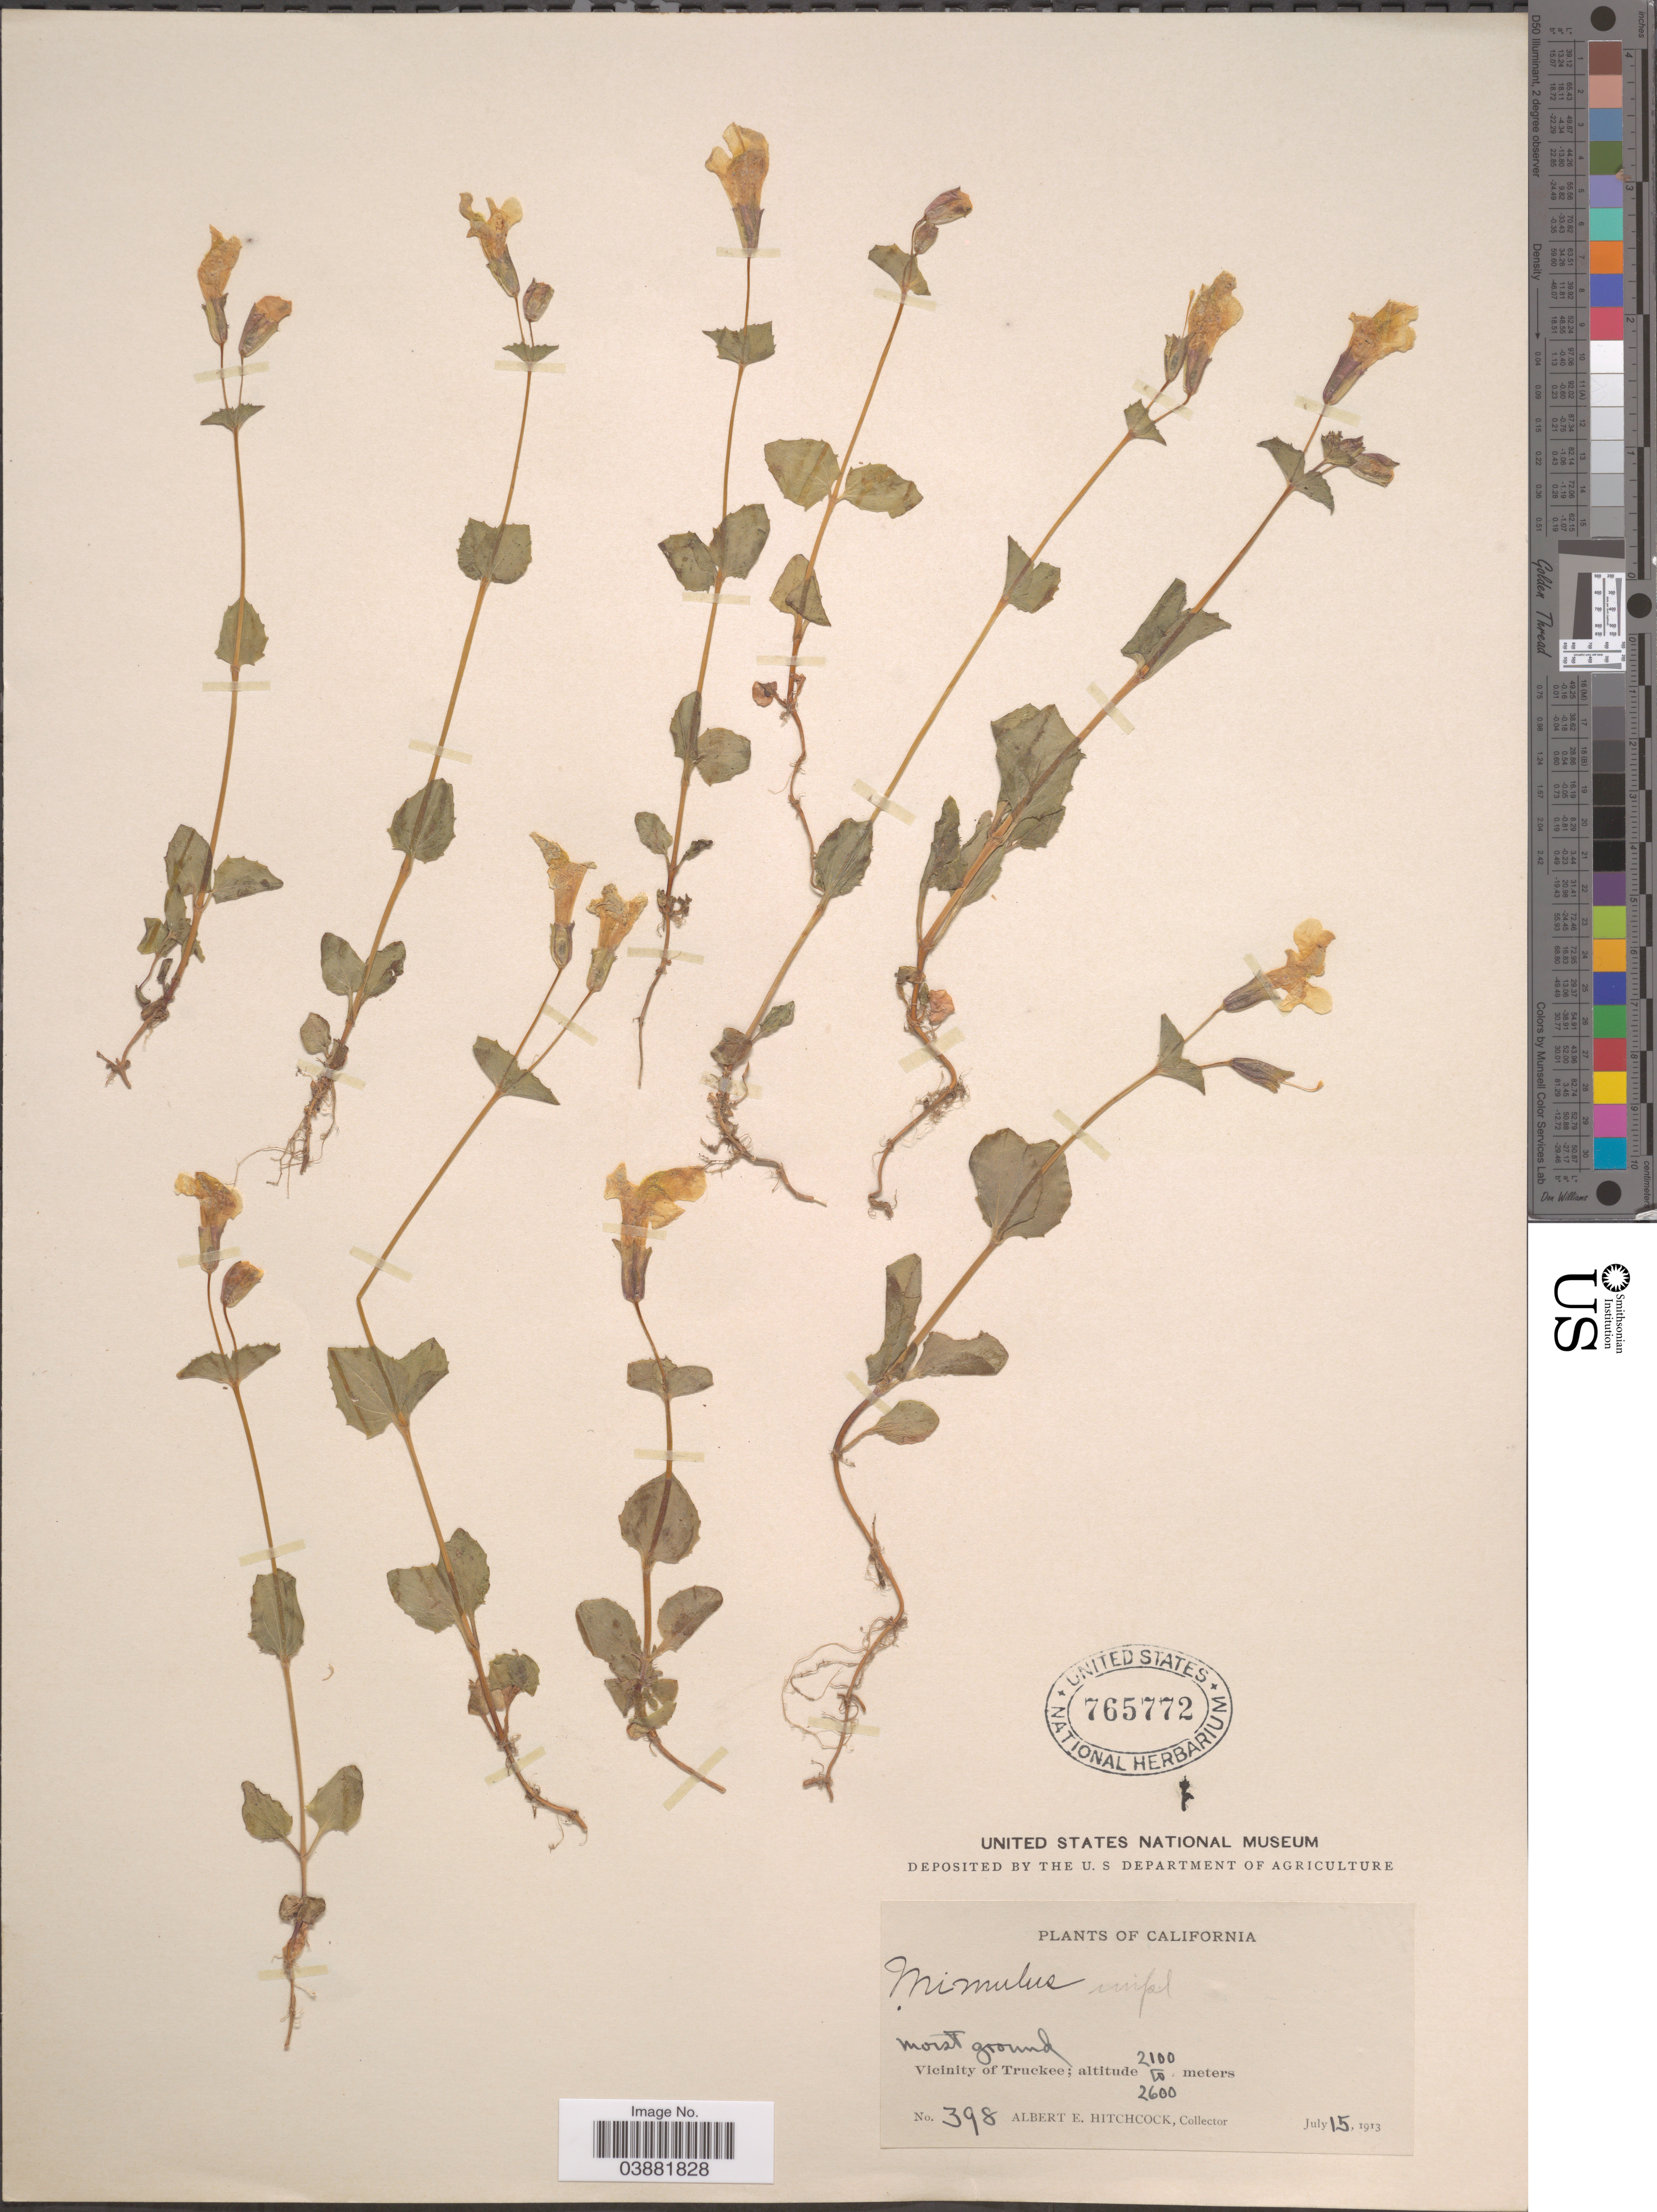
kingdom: Plantae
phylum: Tracheophyta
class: Magnoliopsida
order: Lamiales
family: Phrymaceae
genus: Mimulus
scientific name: Mimulus implexus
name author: Greene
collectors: A. Hitchcock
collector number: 398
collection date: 1913-07-15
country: United States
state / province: California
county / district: Nevada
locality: Vicinity of Truckee.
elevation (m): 2100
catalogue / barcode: US 765772